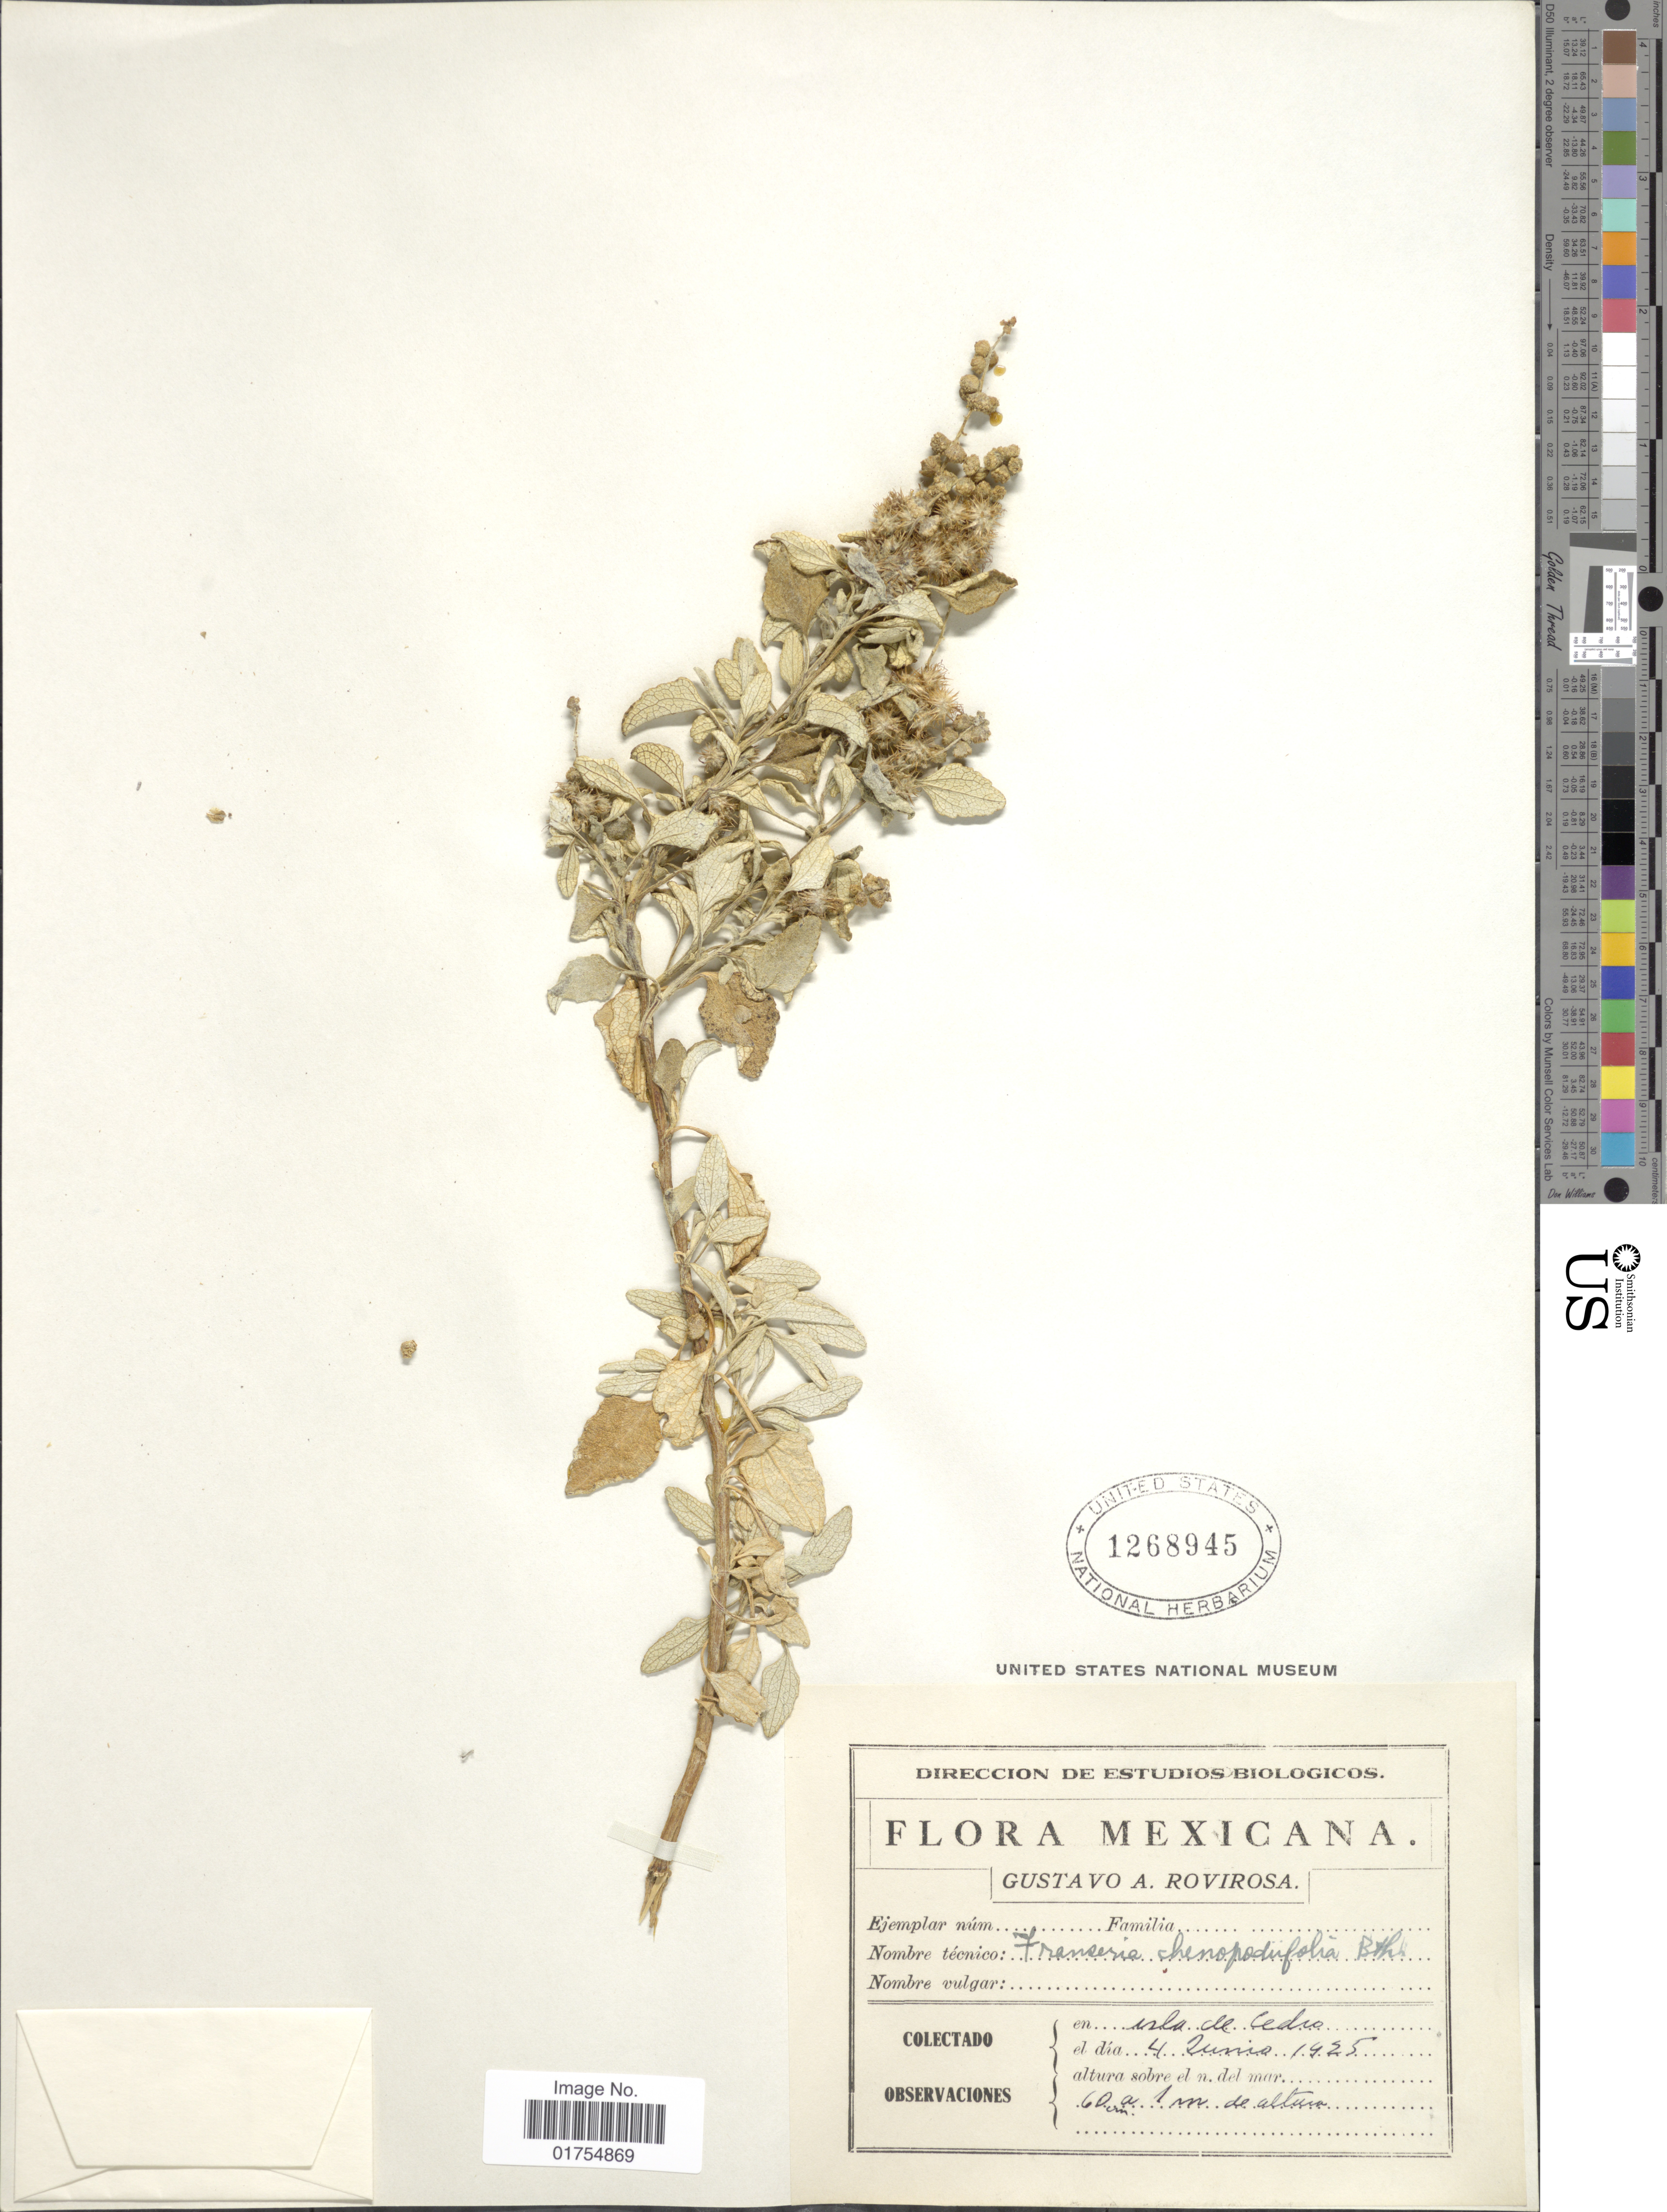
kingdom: Plantae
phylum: Tracheophyta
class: Magnoliopsida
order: Asterales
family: Asteraceae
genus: Franseria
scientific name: Franseria chenopodiifolia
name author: Benth.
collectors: G. Rovirosa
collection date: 1935-06-04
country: Mexico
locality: Isla de Cedro.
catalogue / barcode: US 1268945